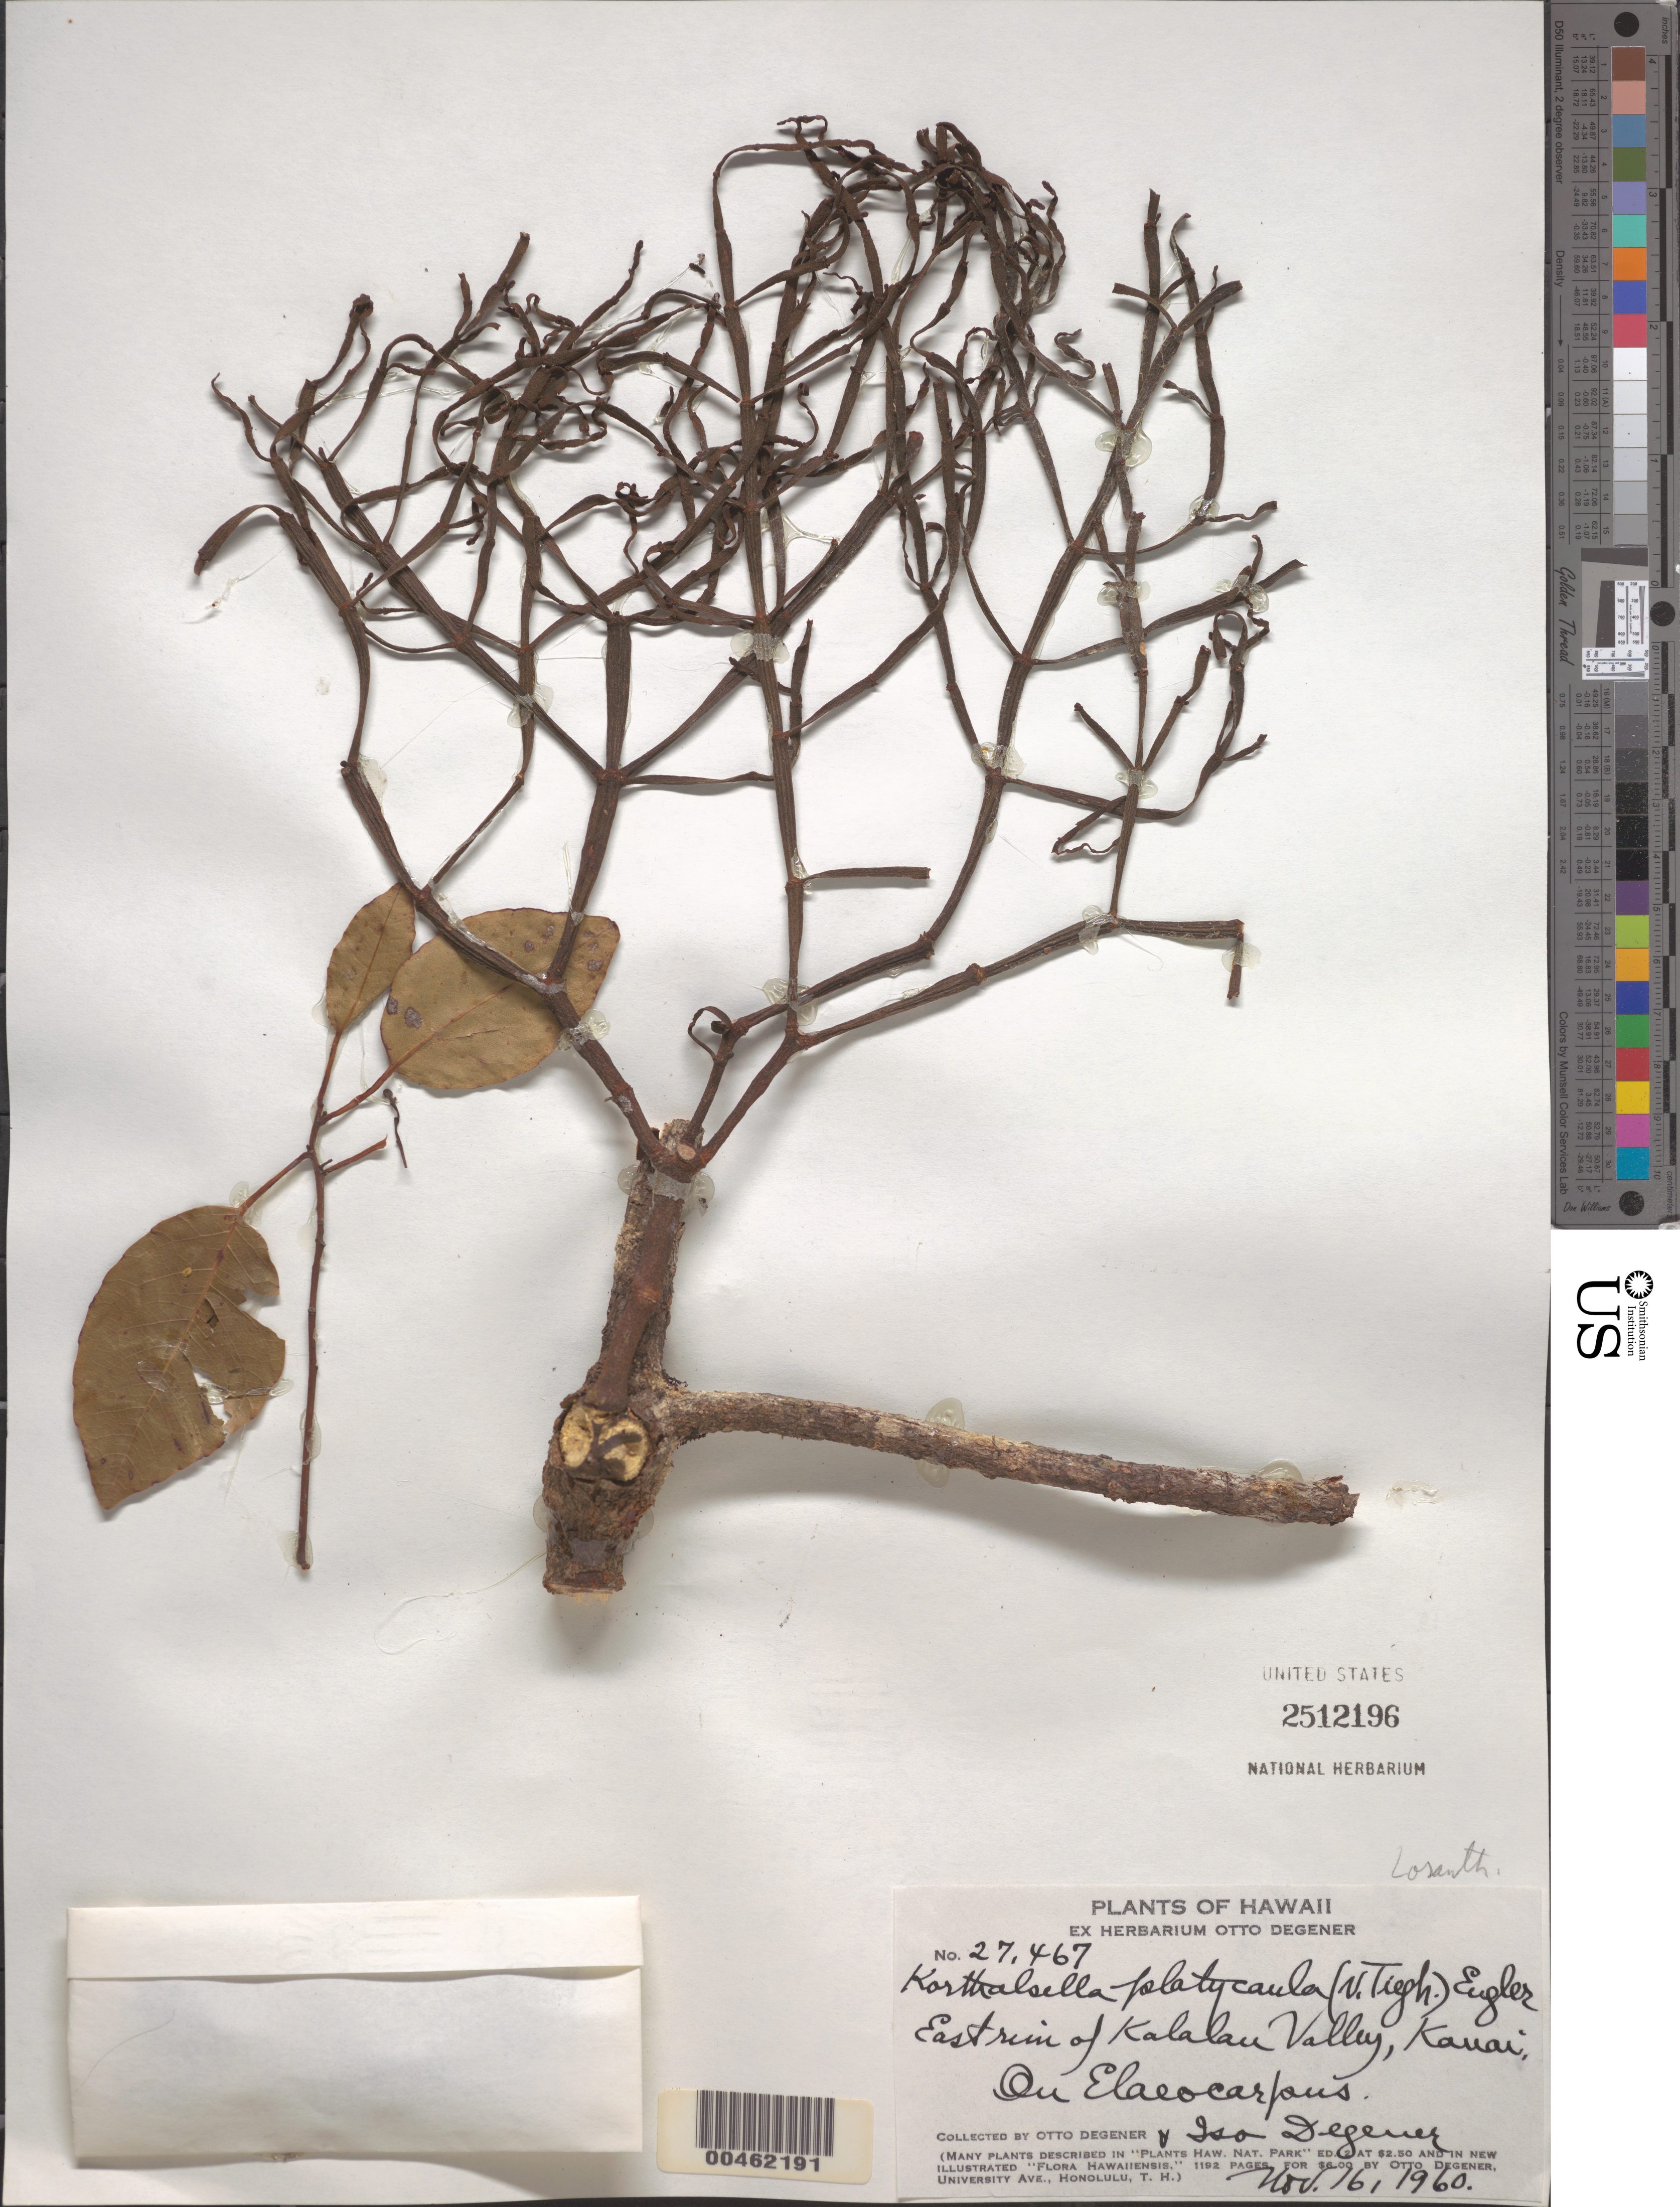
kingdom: Plantae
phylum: Tracheophyta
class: Magnoliopsida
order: Santalales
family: Viscaceae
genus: Korthalsella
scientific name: Korthalsella platycaula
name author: (Tiegh.) Engl.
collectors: O. Degener & I. Degener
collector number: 27467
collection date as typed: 16 Nov 1960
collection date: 1960-11-16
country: United States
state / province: Hawaii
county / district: Kauai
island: Kaua'i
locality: E rim of Kalalau Valley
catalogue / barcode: US 2512196